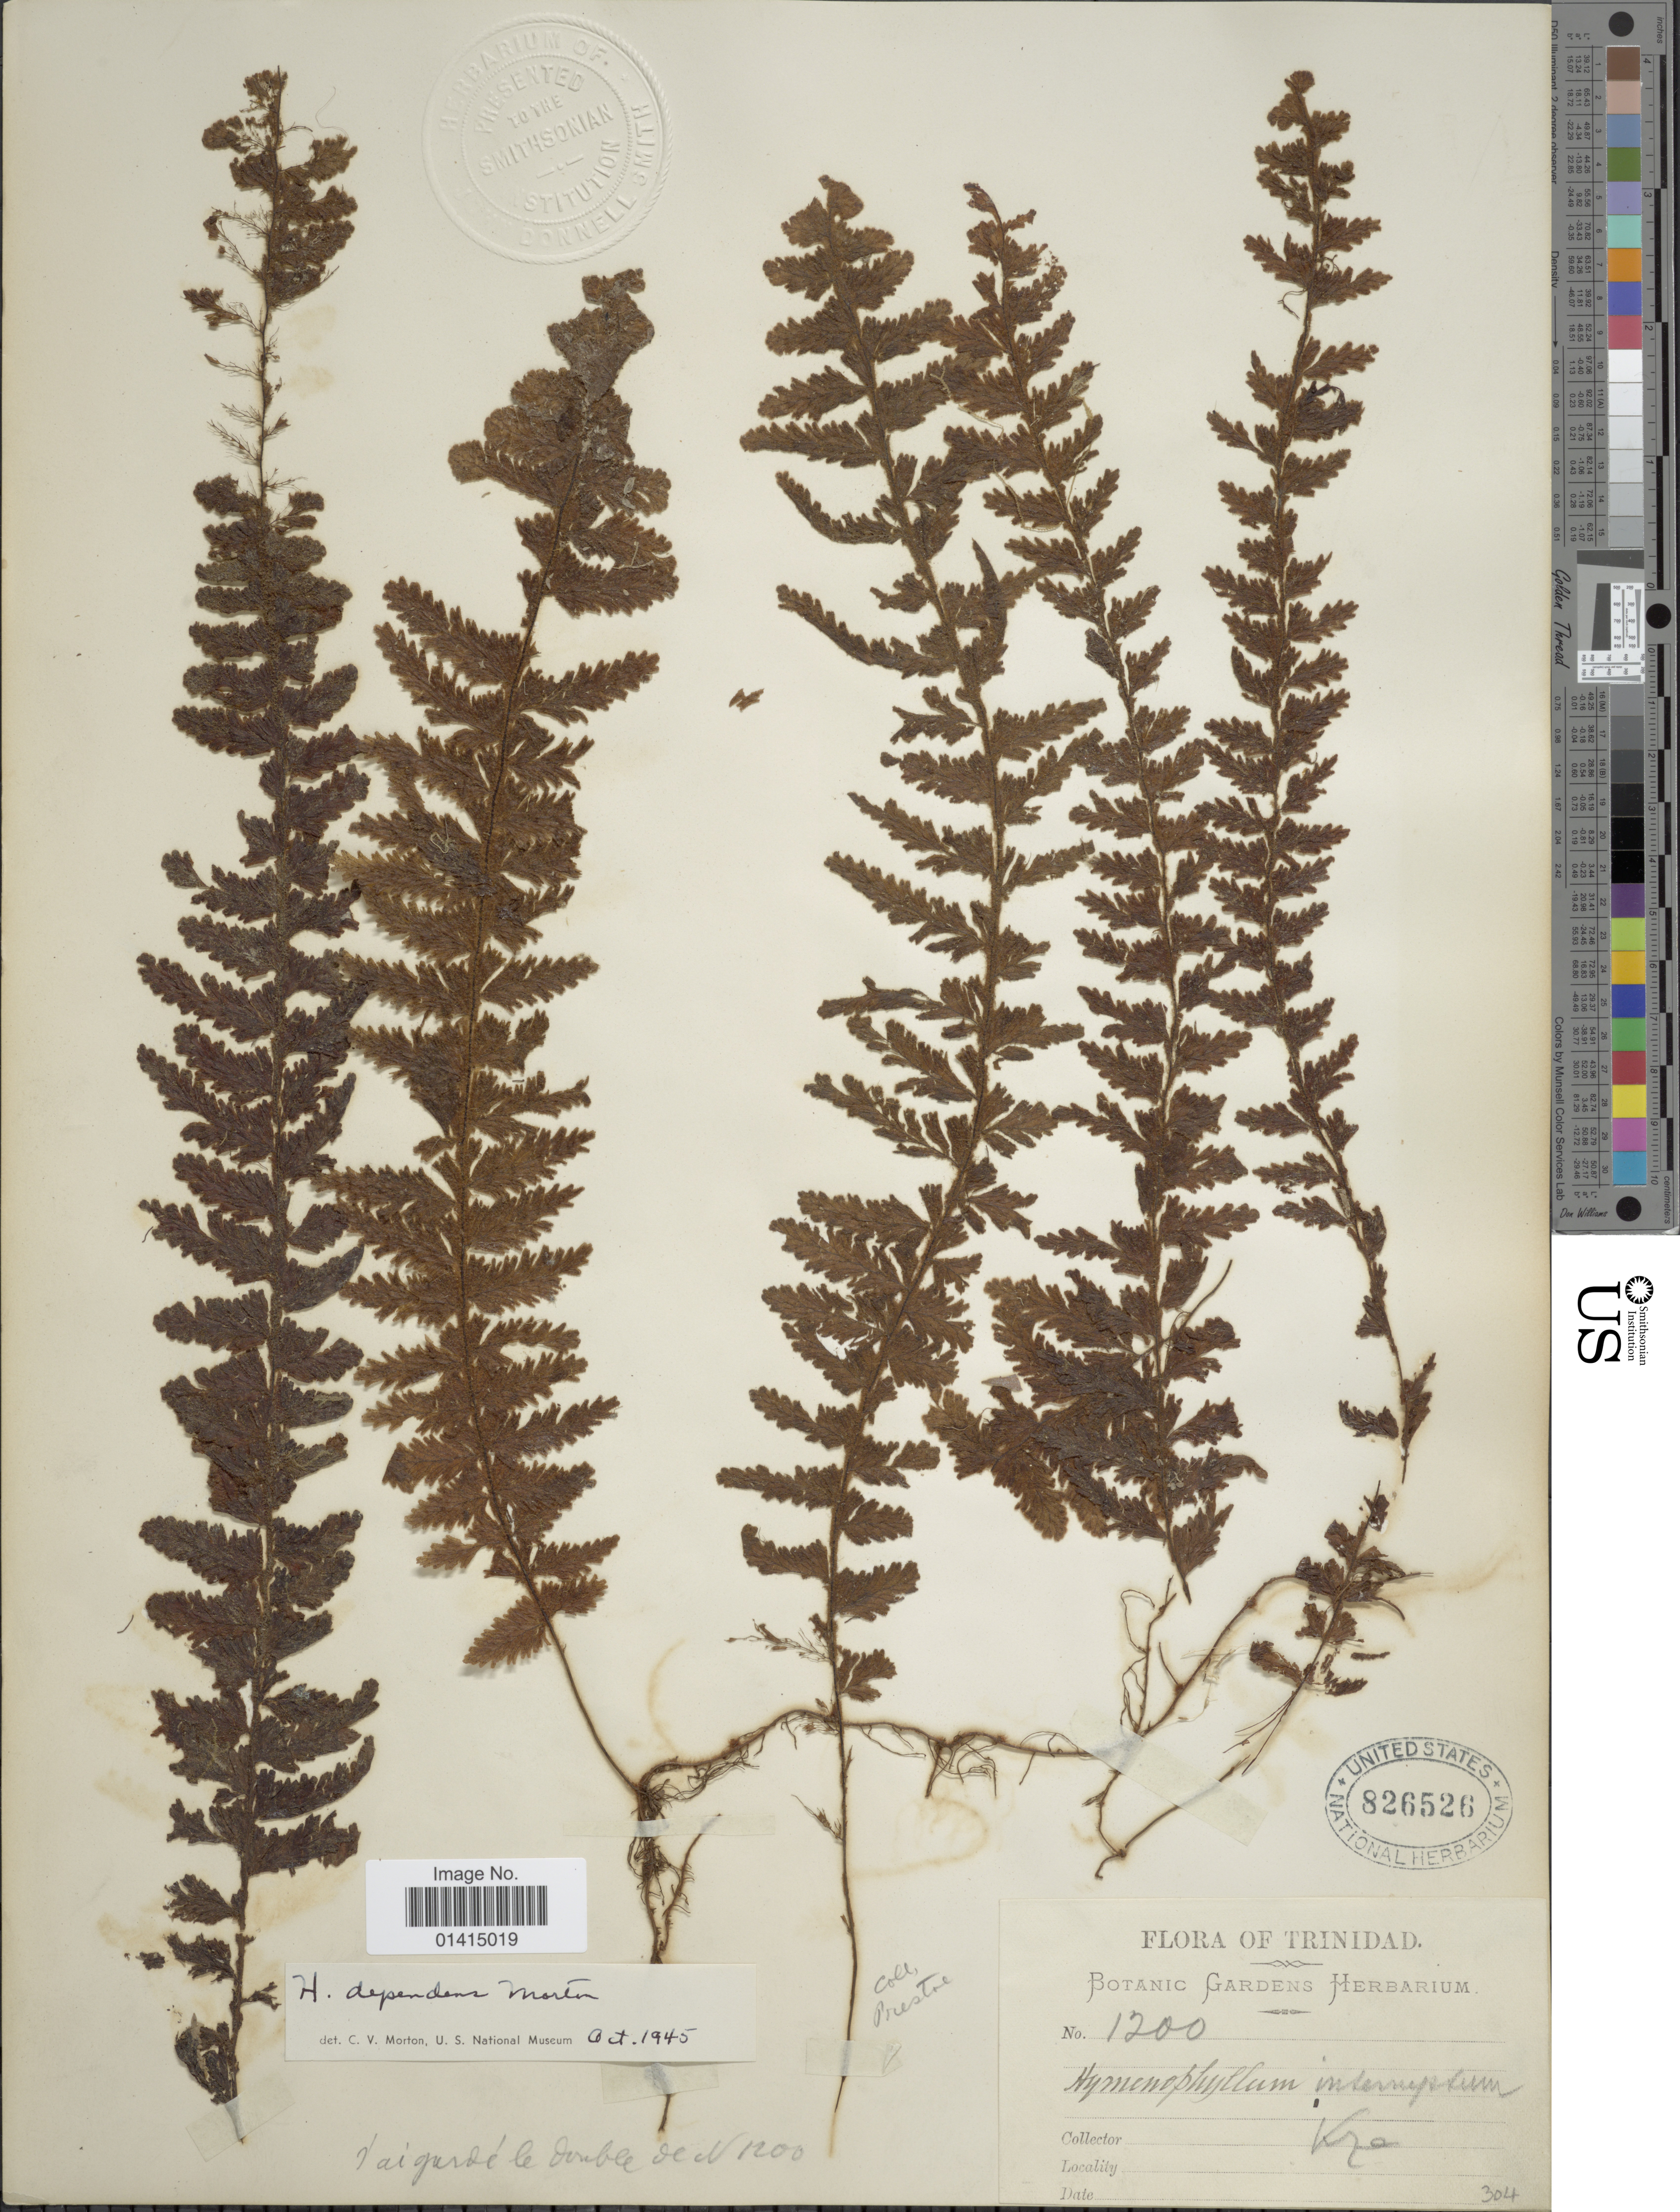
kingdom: Plantae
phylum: Tracheophyta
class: Polypodiopsida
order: Hymenophyllales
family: Hymenophyllaceae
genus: Hymenophyllum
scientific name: Hymenophyllum dependens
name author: C.V. Morton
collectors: Kre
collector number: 1200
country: Trinidad and Tobago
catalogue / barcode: US 826526